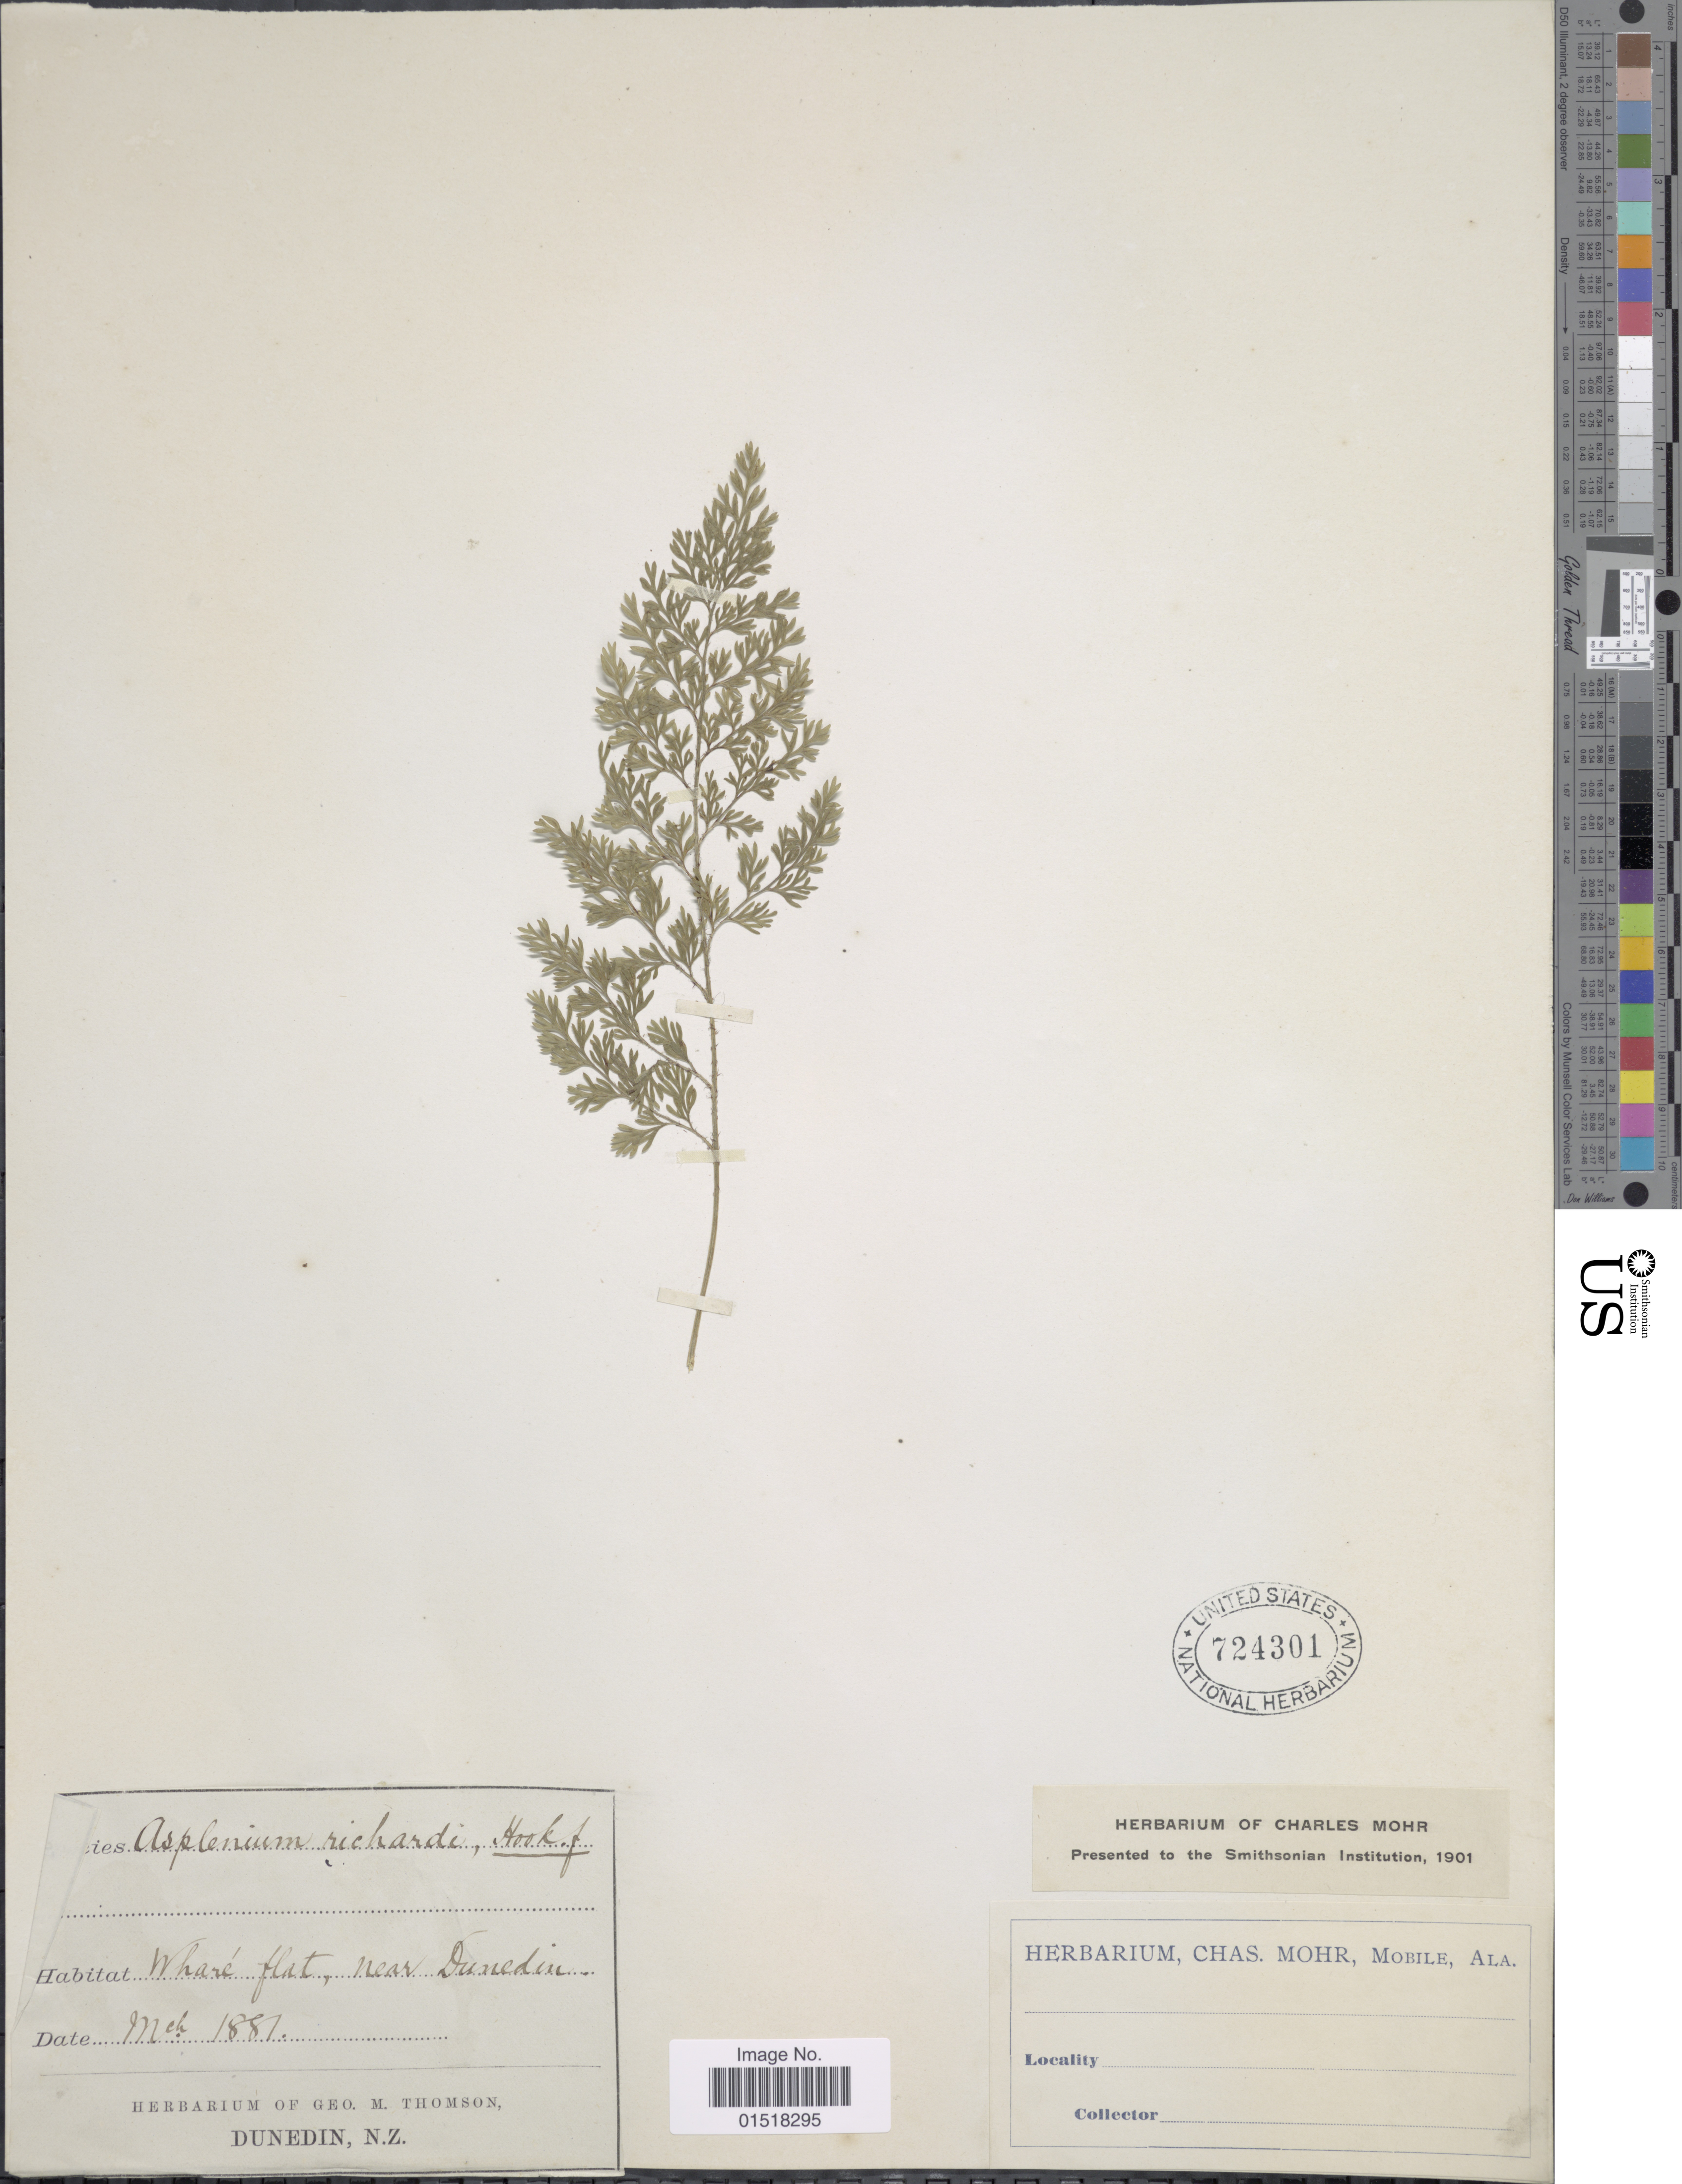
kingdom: Plantae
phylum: Tracheophyta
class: Polypodiopsida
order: Polypodiales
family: Aspleniaceae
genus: Asplenium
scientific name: Asplenium richardii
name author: (Hook. f.) Hook. f.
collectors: ex herb. Geo. M. Thomson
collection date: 1881-03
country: New Zealand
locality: Wharé flat, near Dunedin.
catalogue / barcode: US 724301